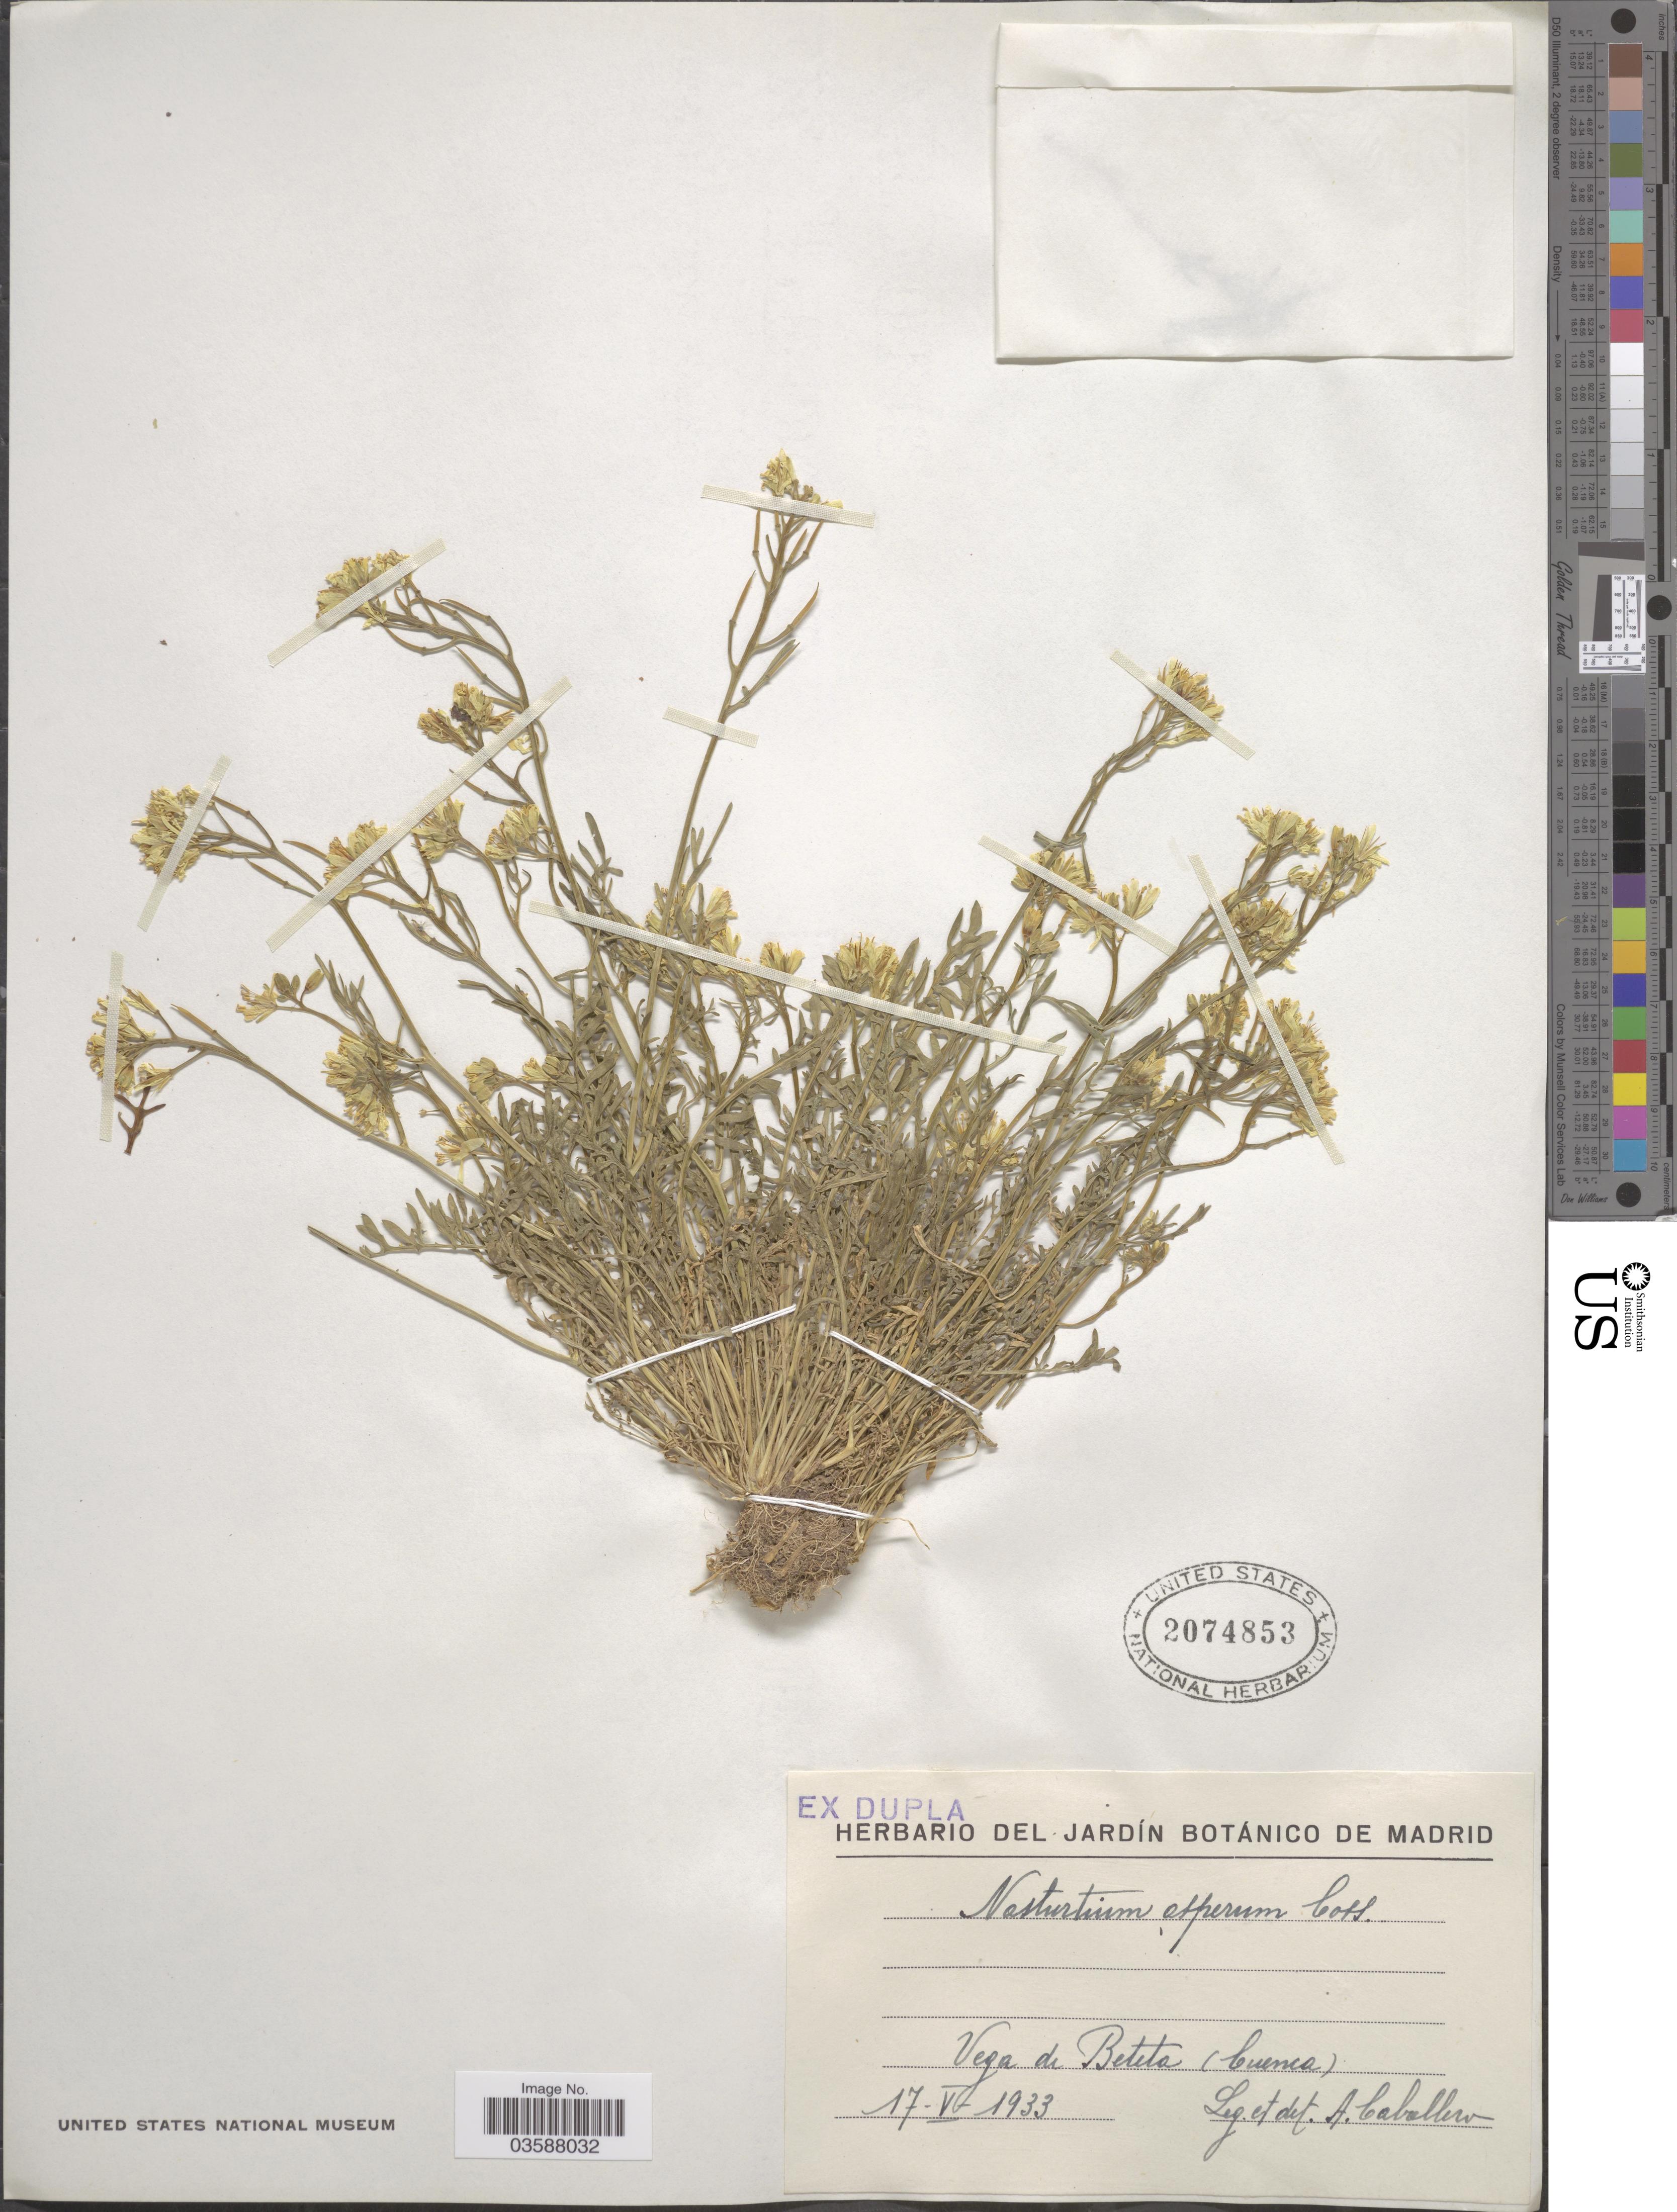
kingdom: Plantae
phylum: Tracheophyta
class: Magnoliopsida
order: Brassicales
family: Brassicaceae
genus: Sisymbrella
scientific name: Sisymbrella aspera subsp. aspera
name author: (L.) Spach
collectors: A. Caballero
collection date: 1933-05-17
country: Spain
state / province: Madrid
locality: Vega de Beteta (Cuenca).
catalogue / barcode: US 2074853